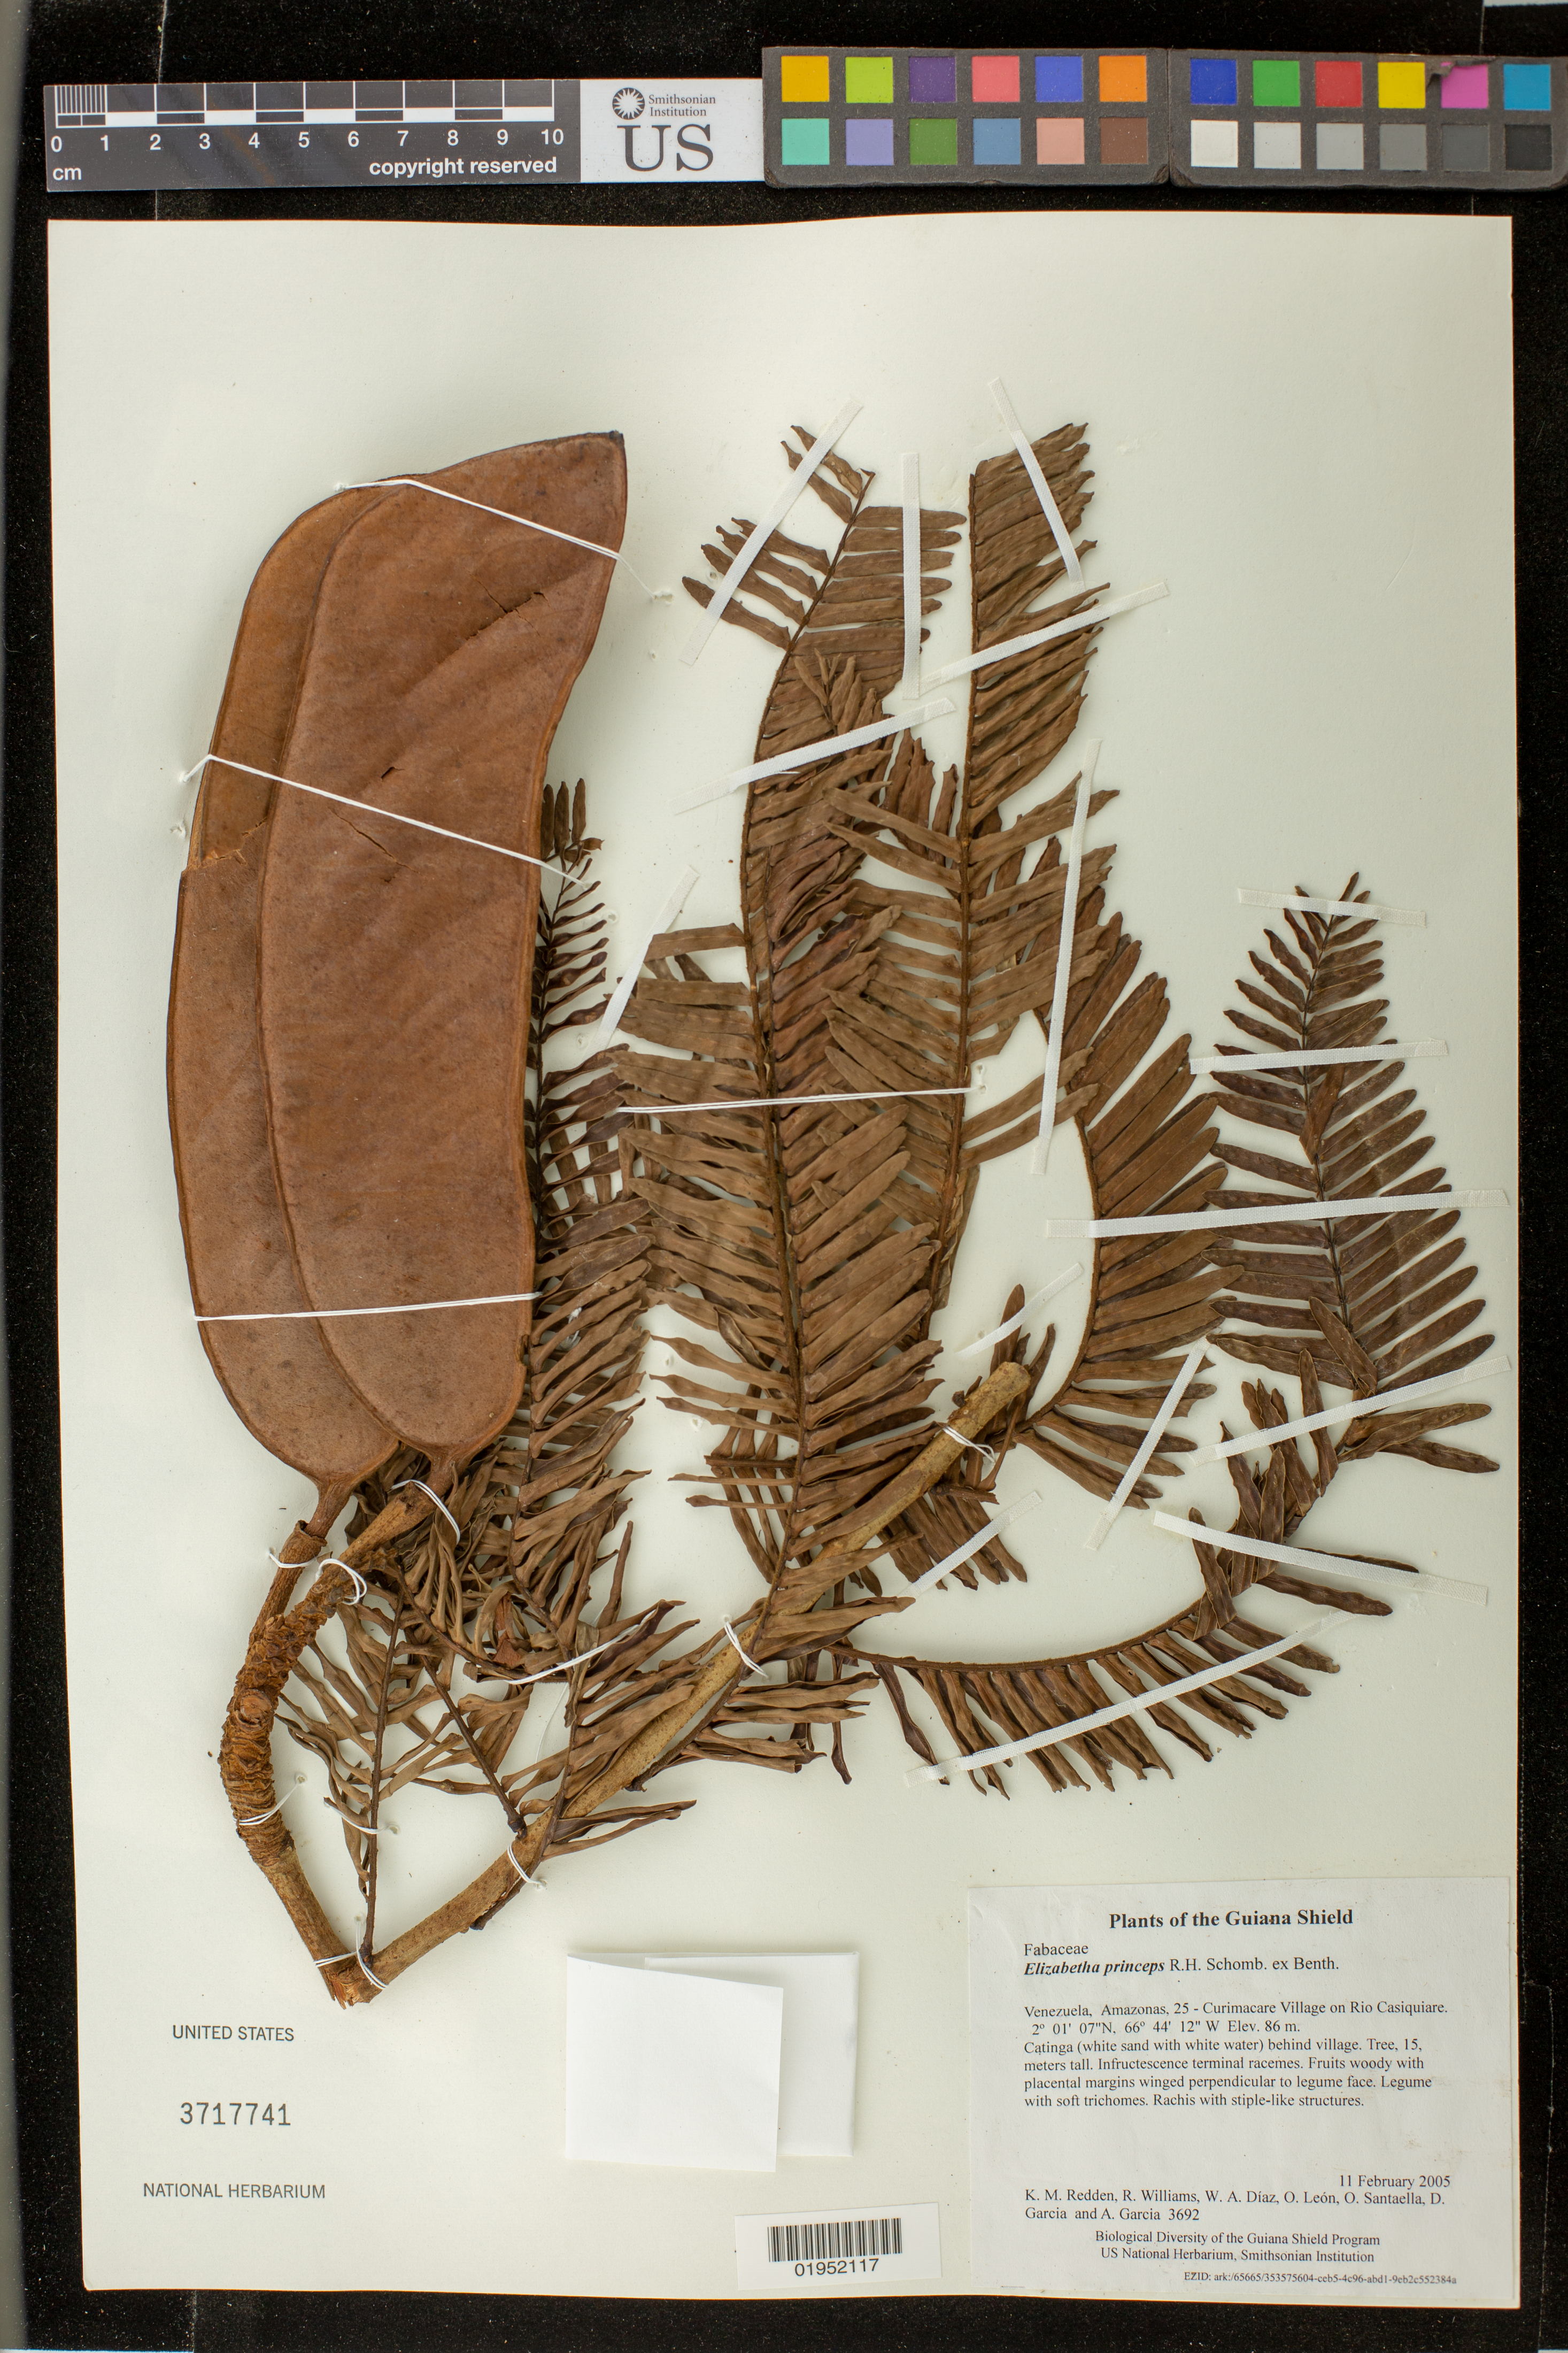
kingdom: Plantae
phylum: Tracheophyta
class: Magnoliopsida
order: Fabales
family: Fabaceae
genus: Elizabetha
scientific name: Elizabetha princeps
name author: R.H. Schomb. ex Benth.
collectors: K. M. Redden, R. Williams, W. Díaz P., O. León, O. Santaella, D. Garcia & A. Garcia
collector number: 3692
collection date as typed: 11 February 2005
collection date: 2005-02-11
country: Venezuela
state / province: Amazonas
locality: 25 - Curimacare Village on Rio Casiquiare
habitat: Catinga (white sand with white water) behind village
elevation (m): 86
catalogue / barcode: US 3717741